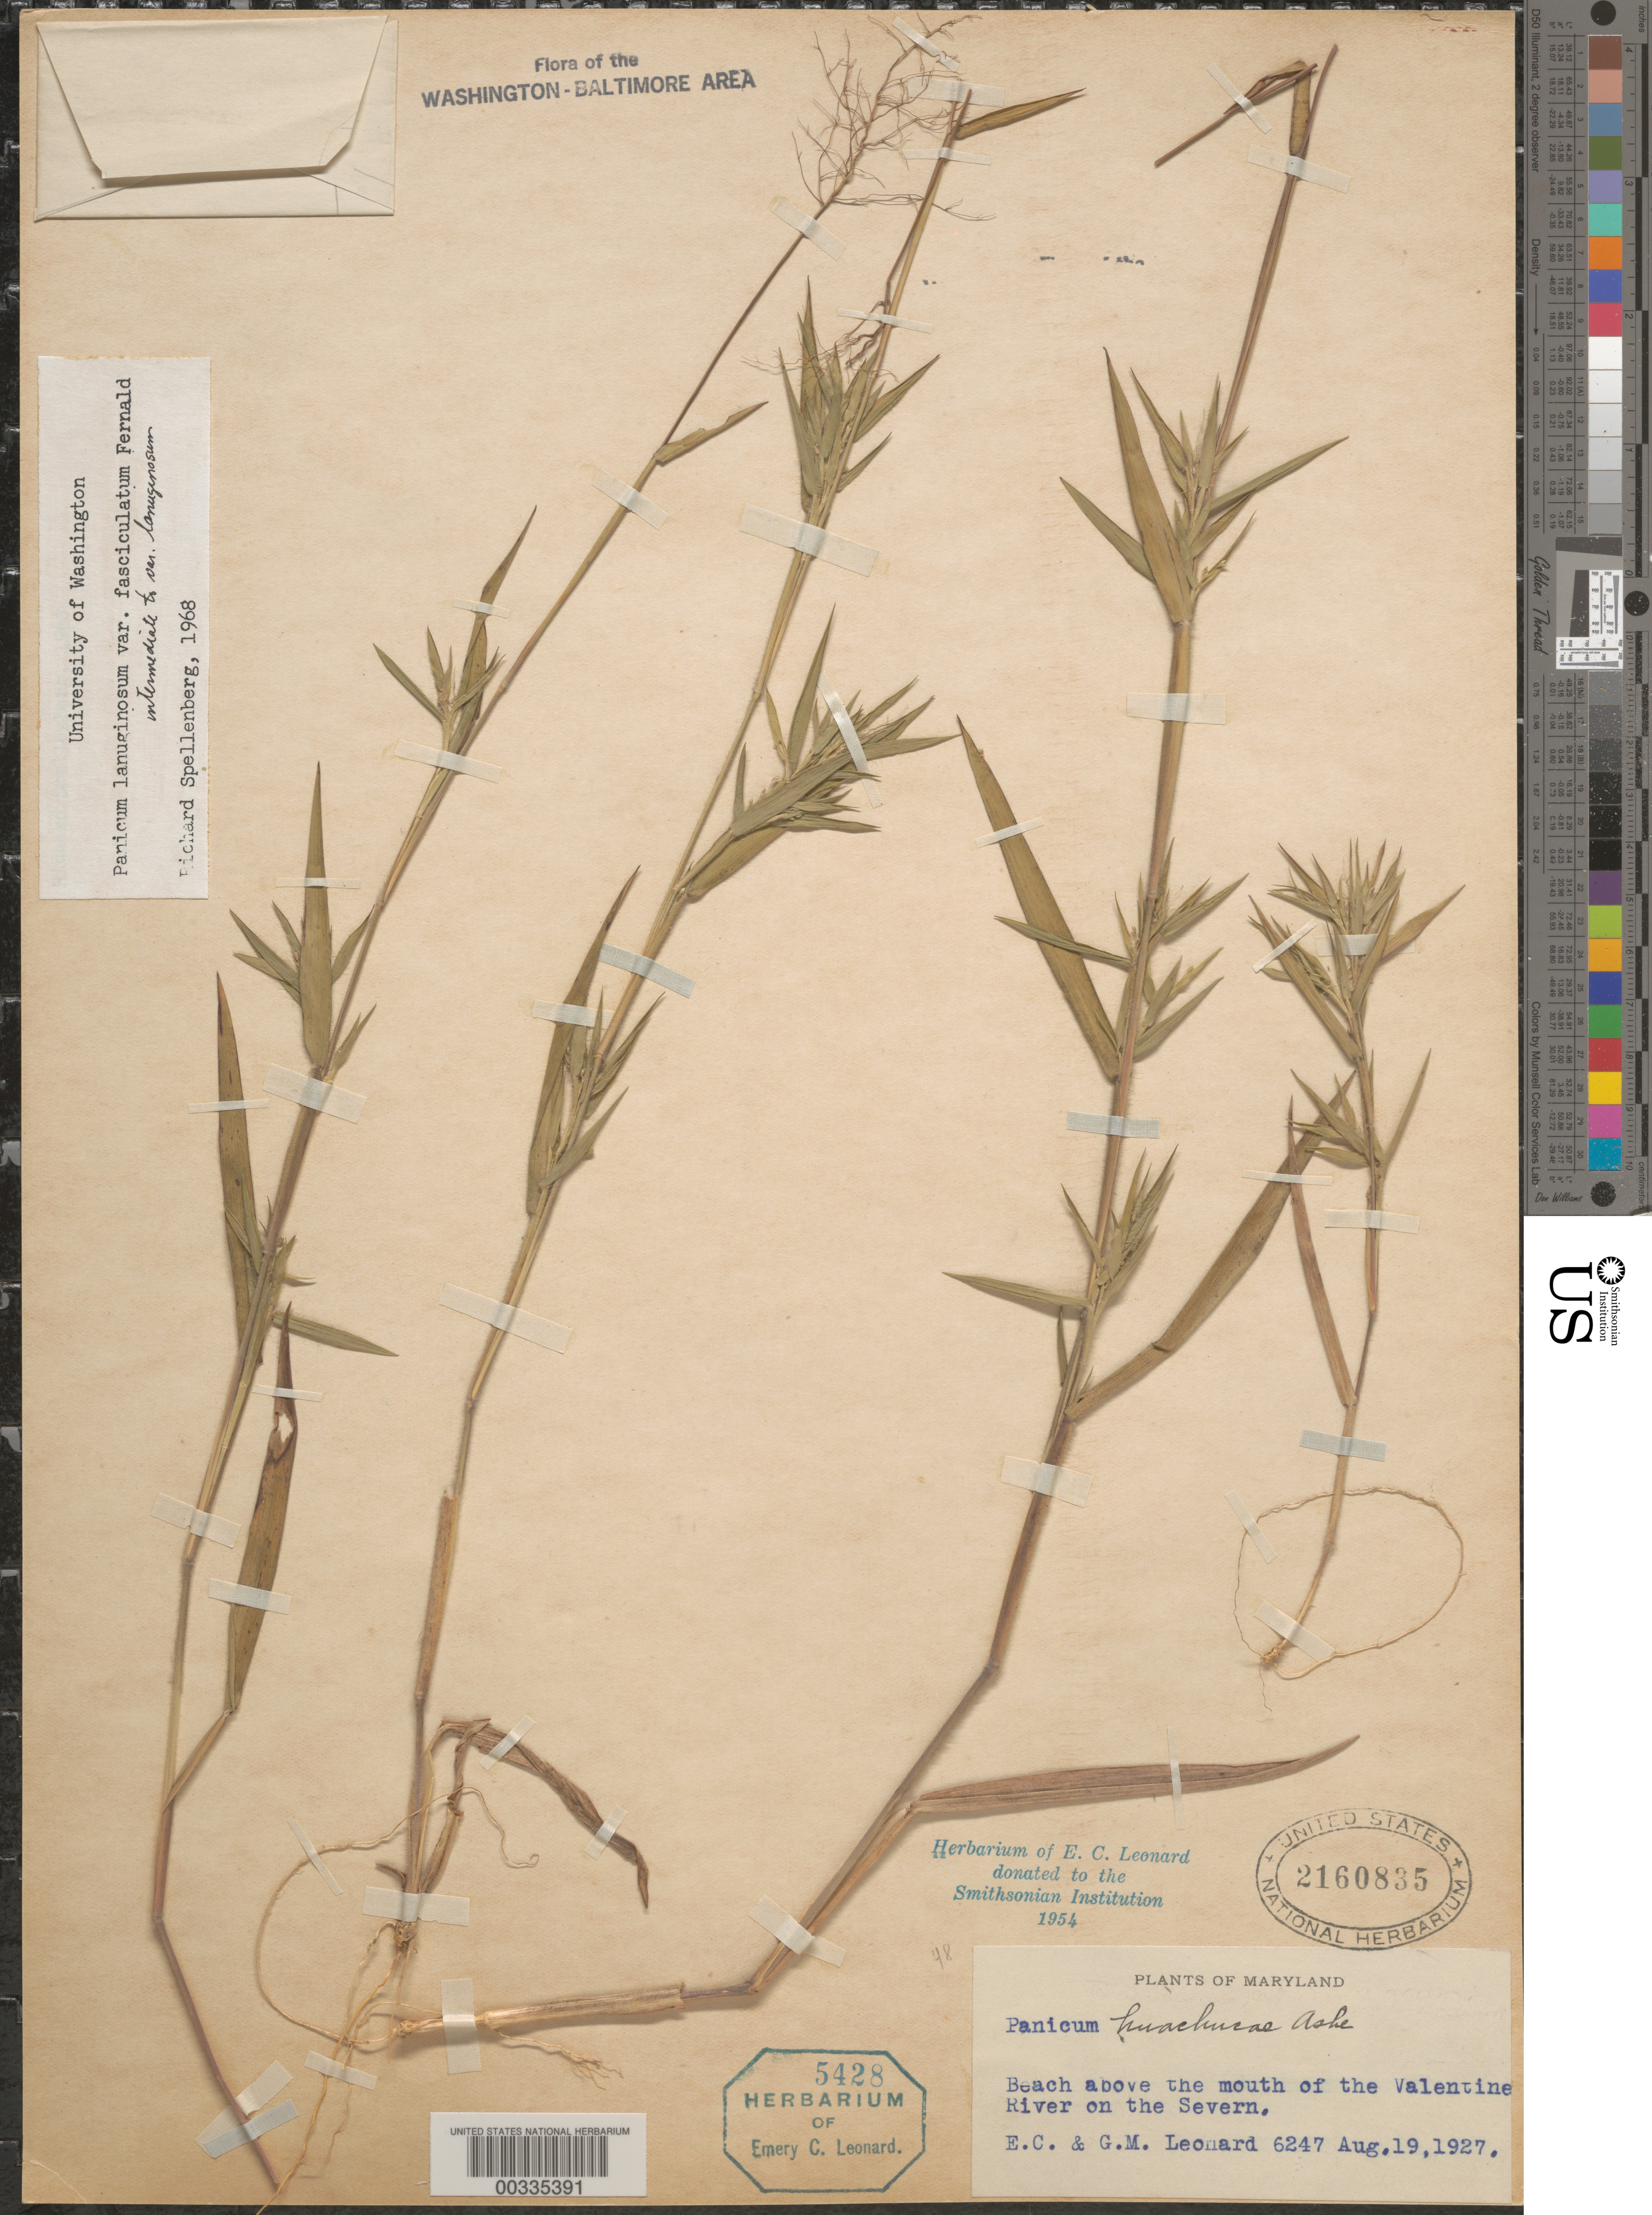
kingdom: Plantae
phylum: Tracheophyta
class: Liliopsida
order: Poales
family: Poaceae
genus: Dichanthelium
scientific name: Dichanthelium acuminatum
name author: (Sw.) Gould & C.A. Clark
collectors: E. C. Leonard & G. M. Leonard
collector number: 6247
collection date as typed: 19 Aug 1927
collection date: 1927-08-19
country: United States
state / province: Maryland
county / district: Anne Arundel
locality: Above the mouth of the Valentine River on the Severn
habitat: Beach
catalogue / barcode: US 2160835